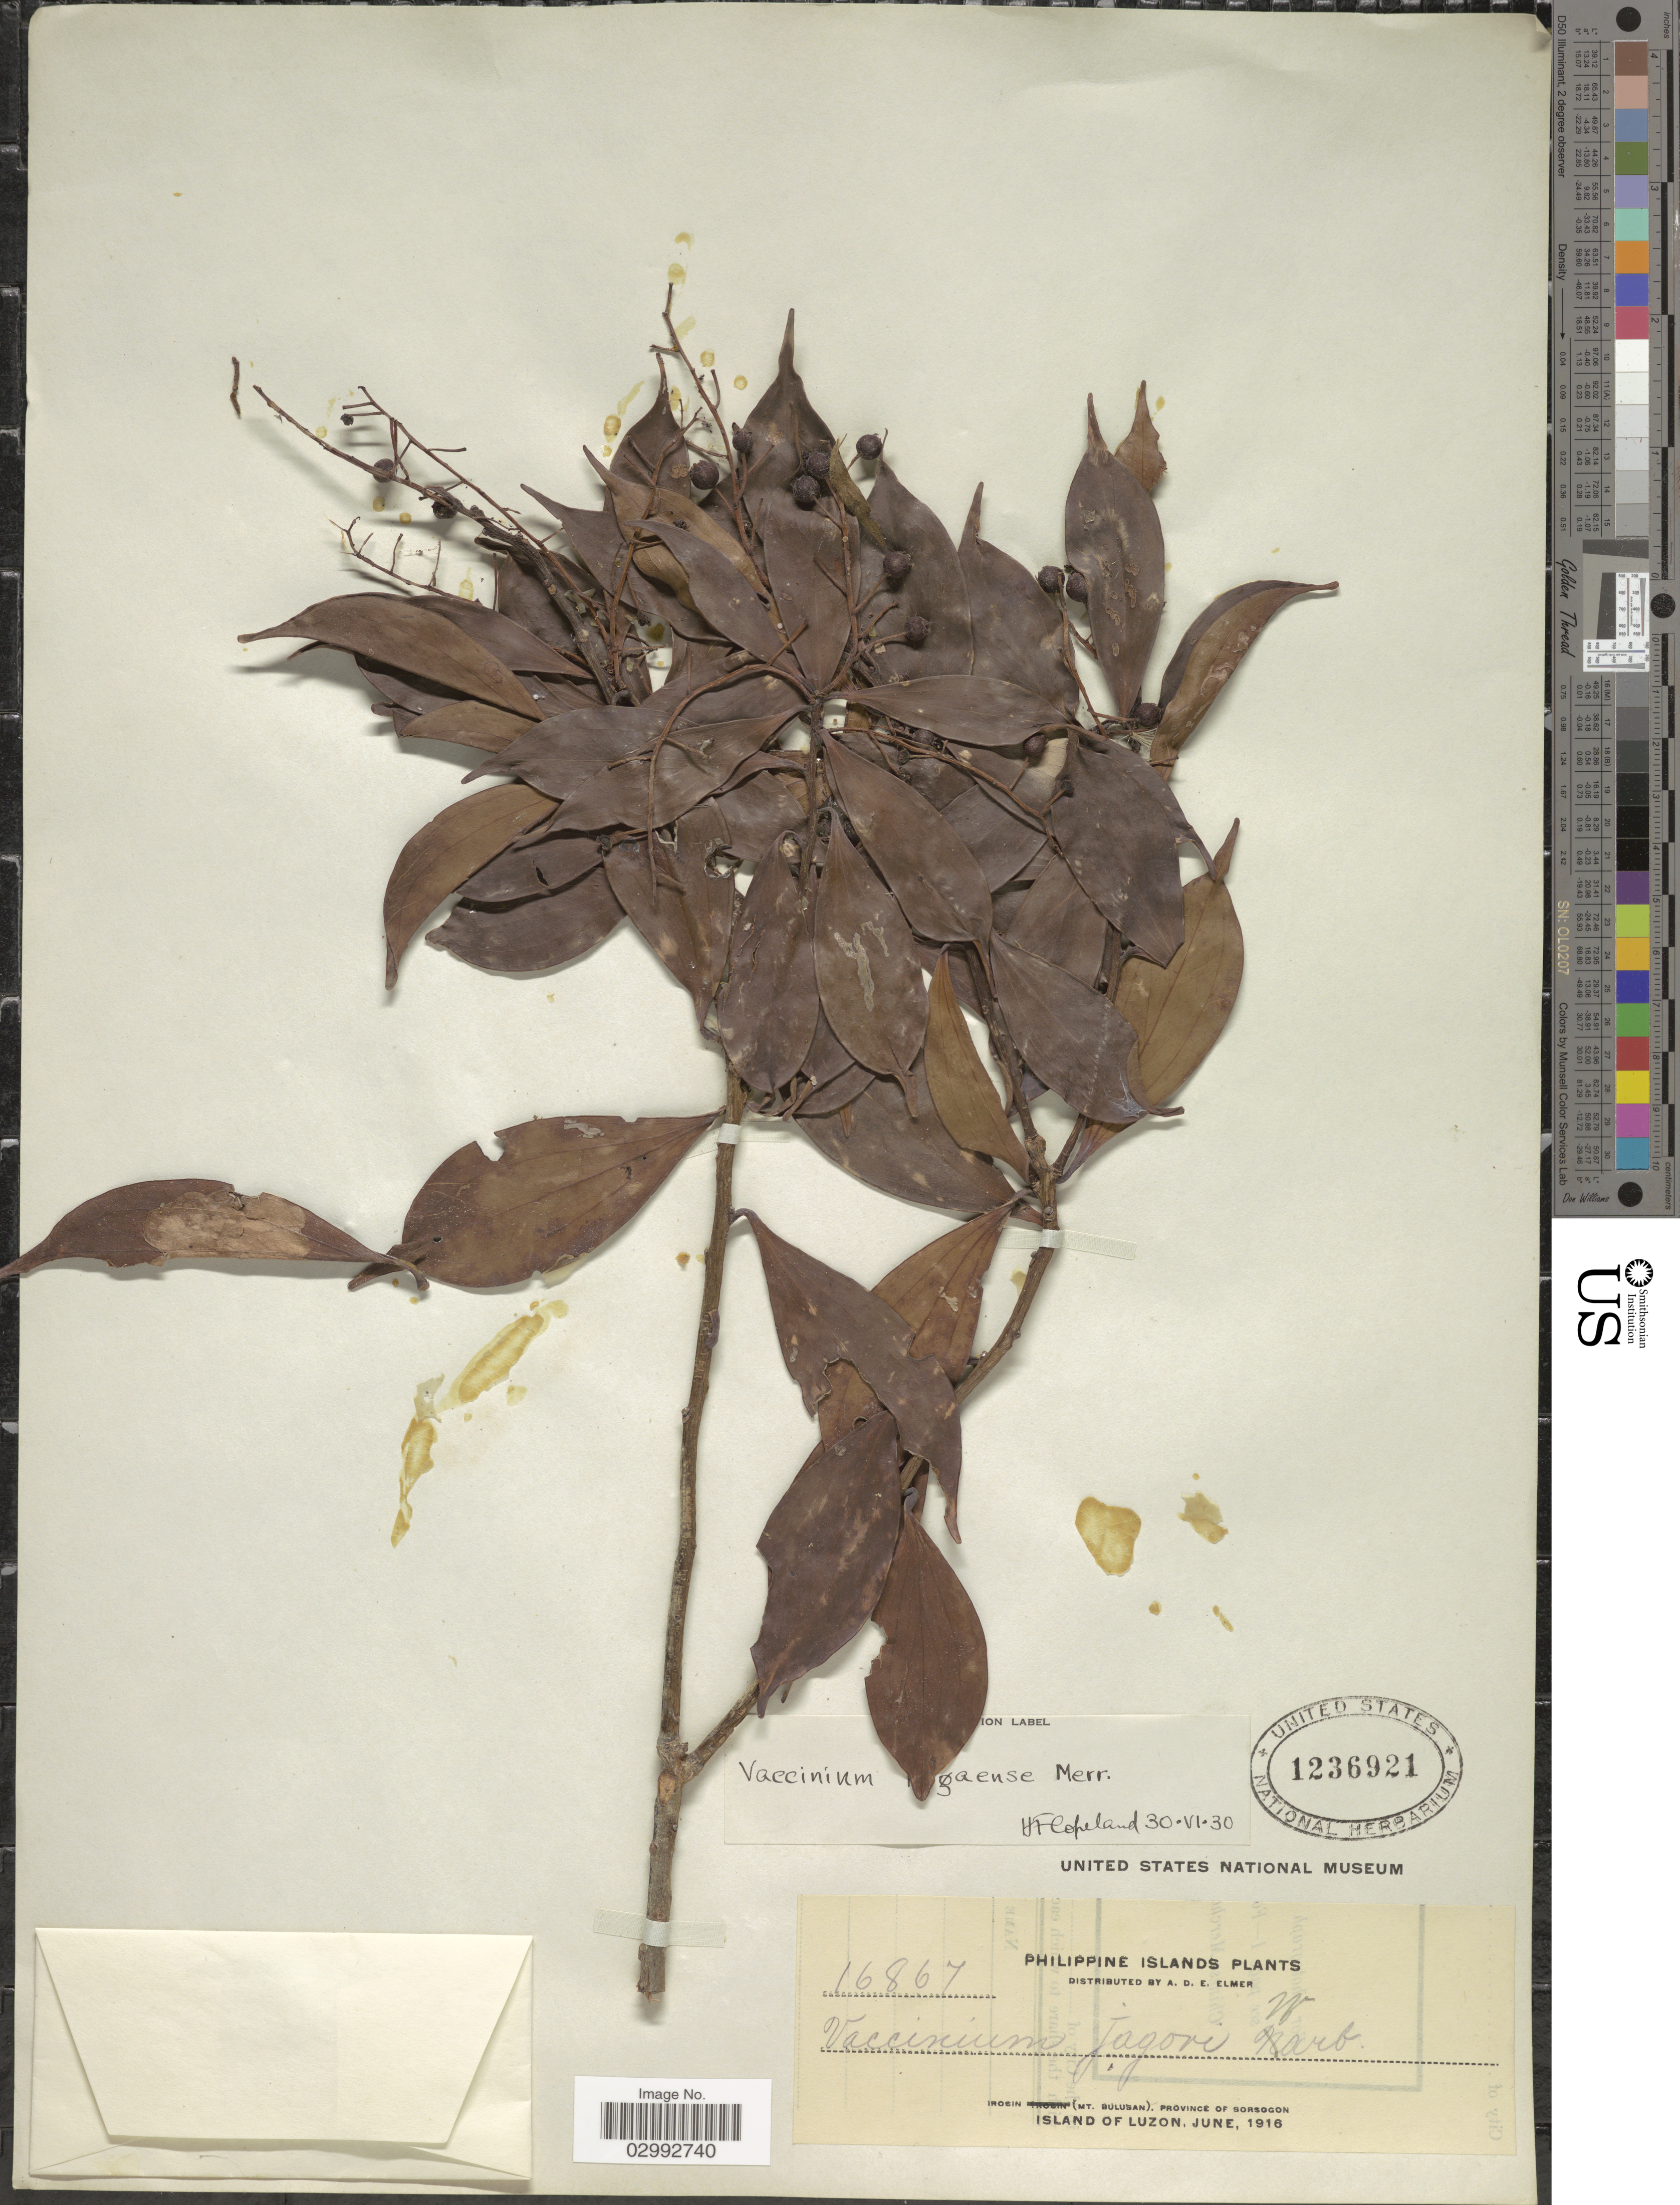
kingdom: Plantae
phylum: Tracheophyta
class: Magnoliopsida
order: Ericales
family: Ericaceae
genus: Vaccinium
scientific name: Vaccinium iragaense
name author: Merr.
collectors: A. D. E. Elmer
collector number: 16867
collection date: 1916-06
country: Philippines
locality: Irosin (Mt. Bulusan), Province of Sorsogon, Island of Luzon.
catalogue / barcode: US 1236921